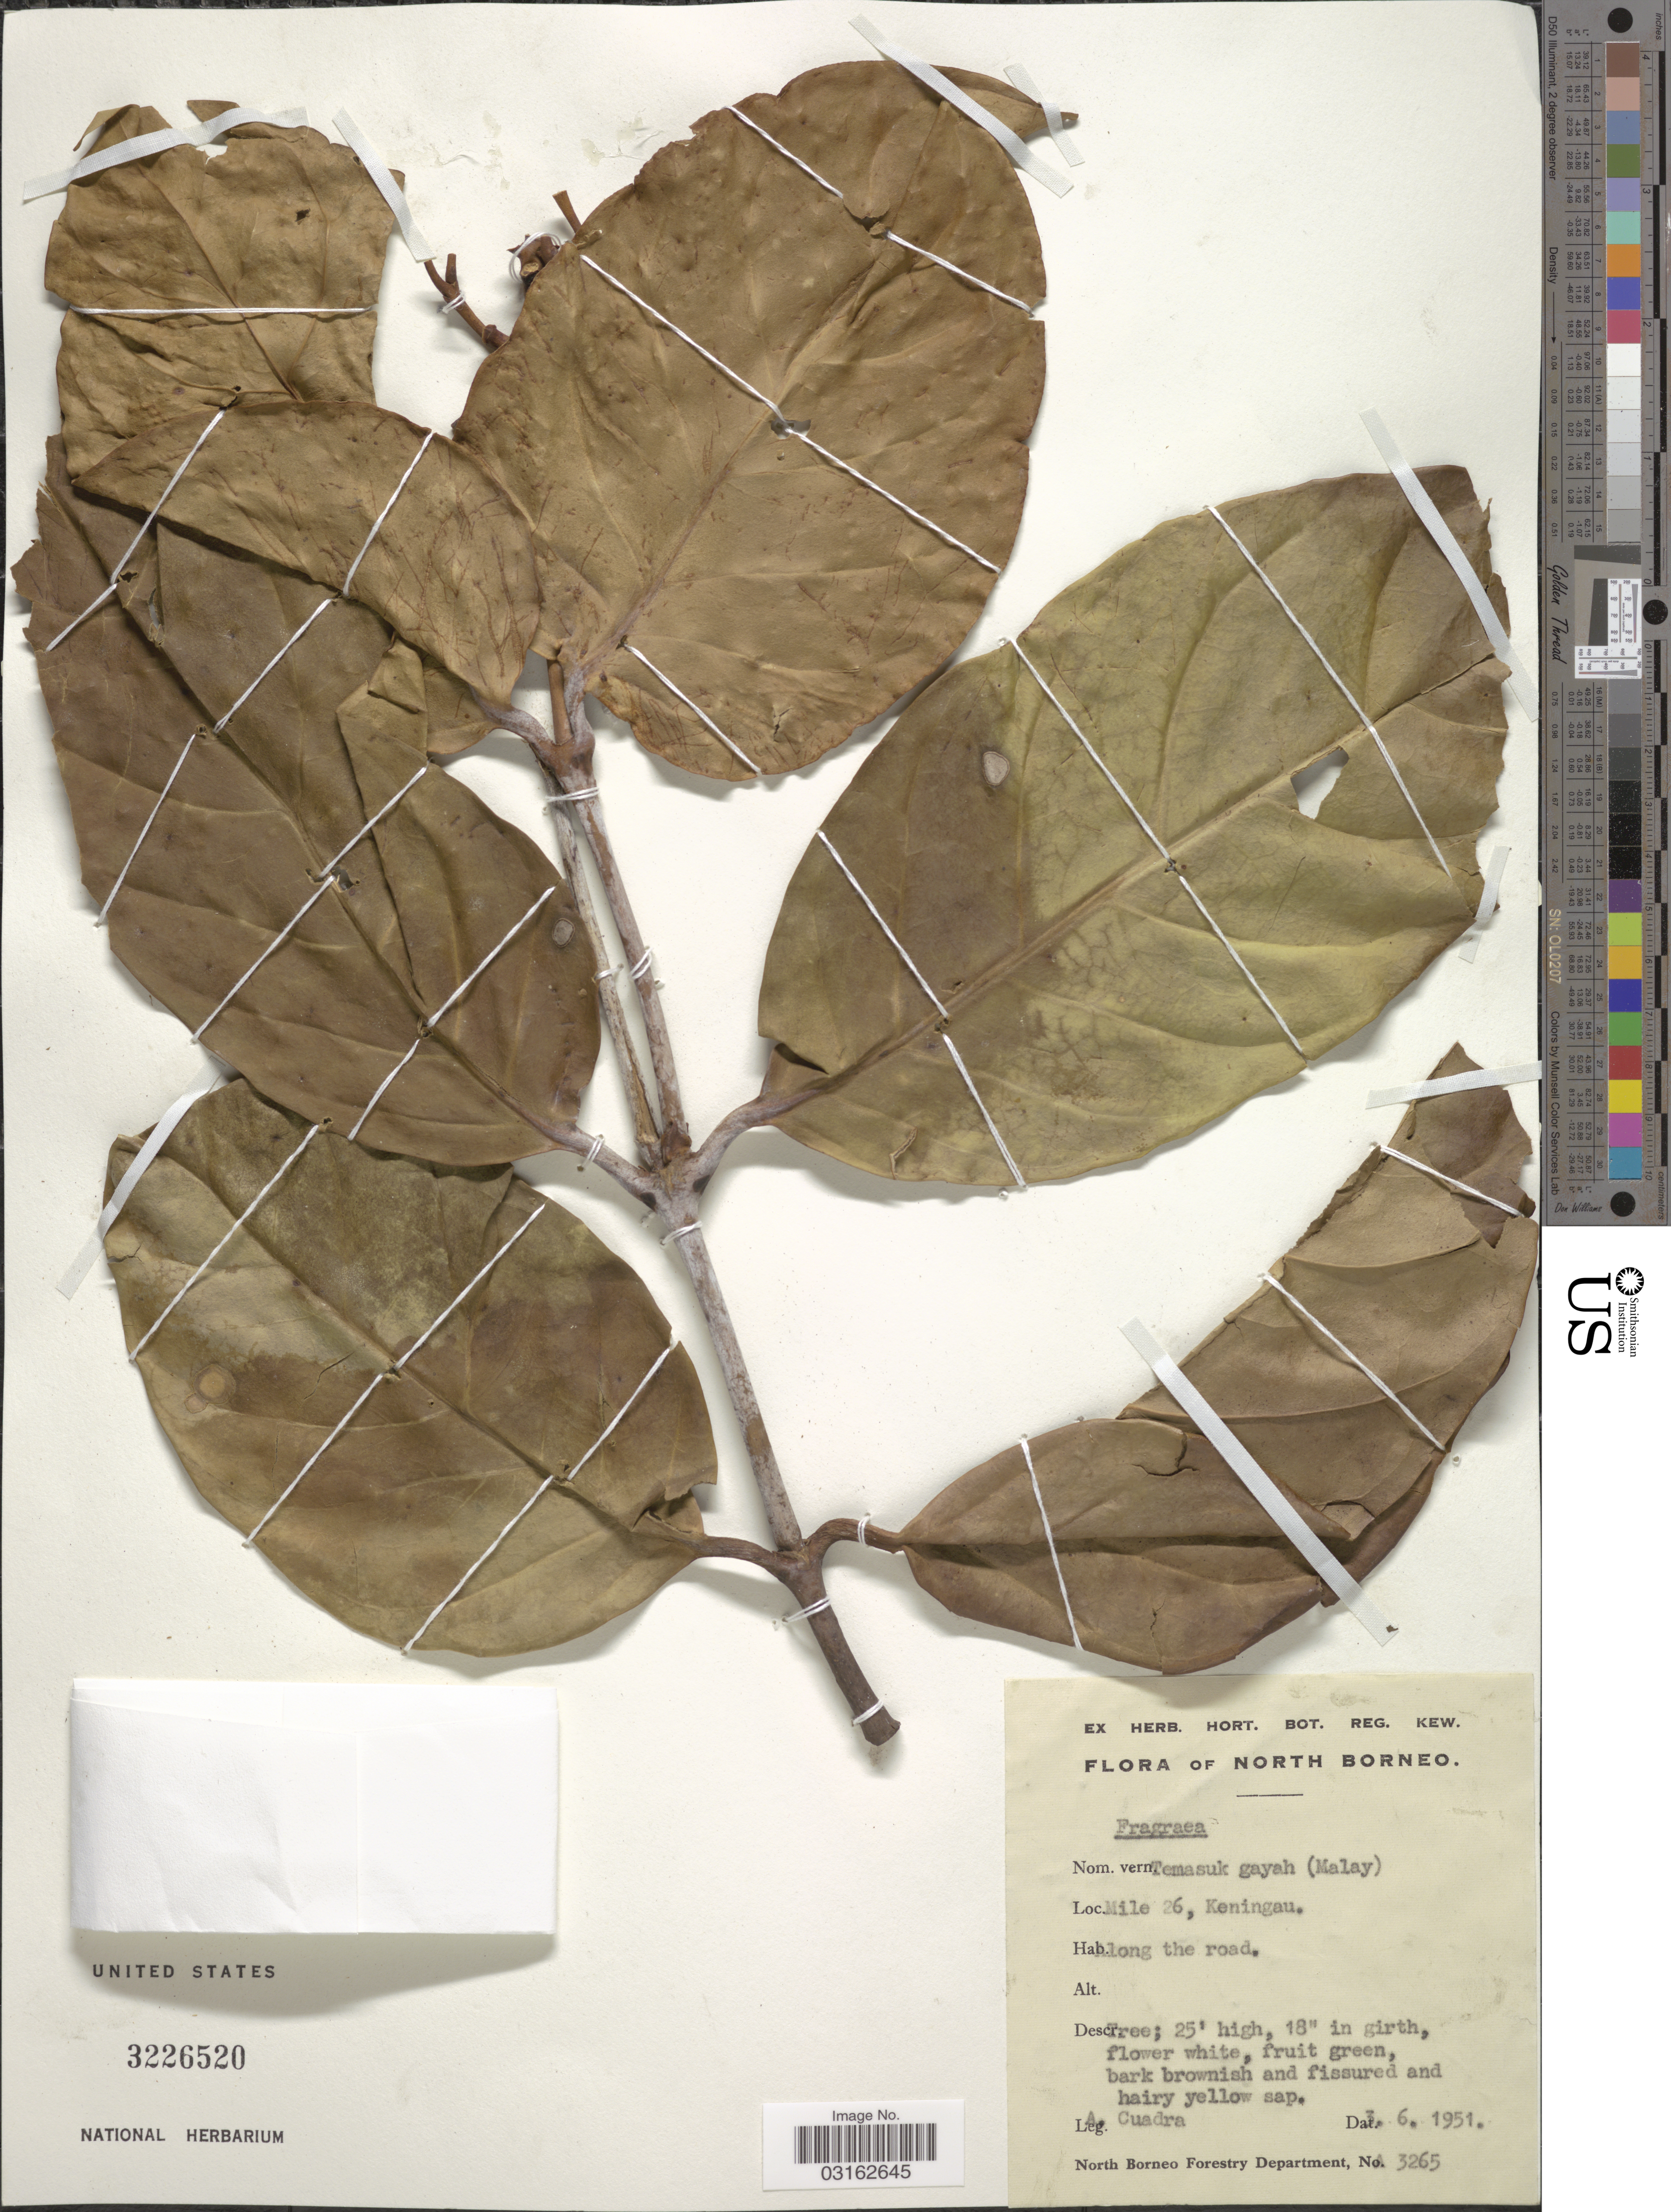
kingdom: Plantae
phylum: Tracheophyta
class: Magnoliopsida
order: Gentianales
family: Gentianaceae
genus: Fagraea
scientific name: Fagraea sp.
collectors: A. Cuadra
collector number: A 3265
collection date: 1951-06-03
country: Malaysia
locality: North Borneo, Mile 26, Keningau, Along the road.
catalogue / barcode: US 3226520